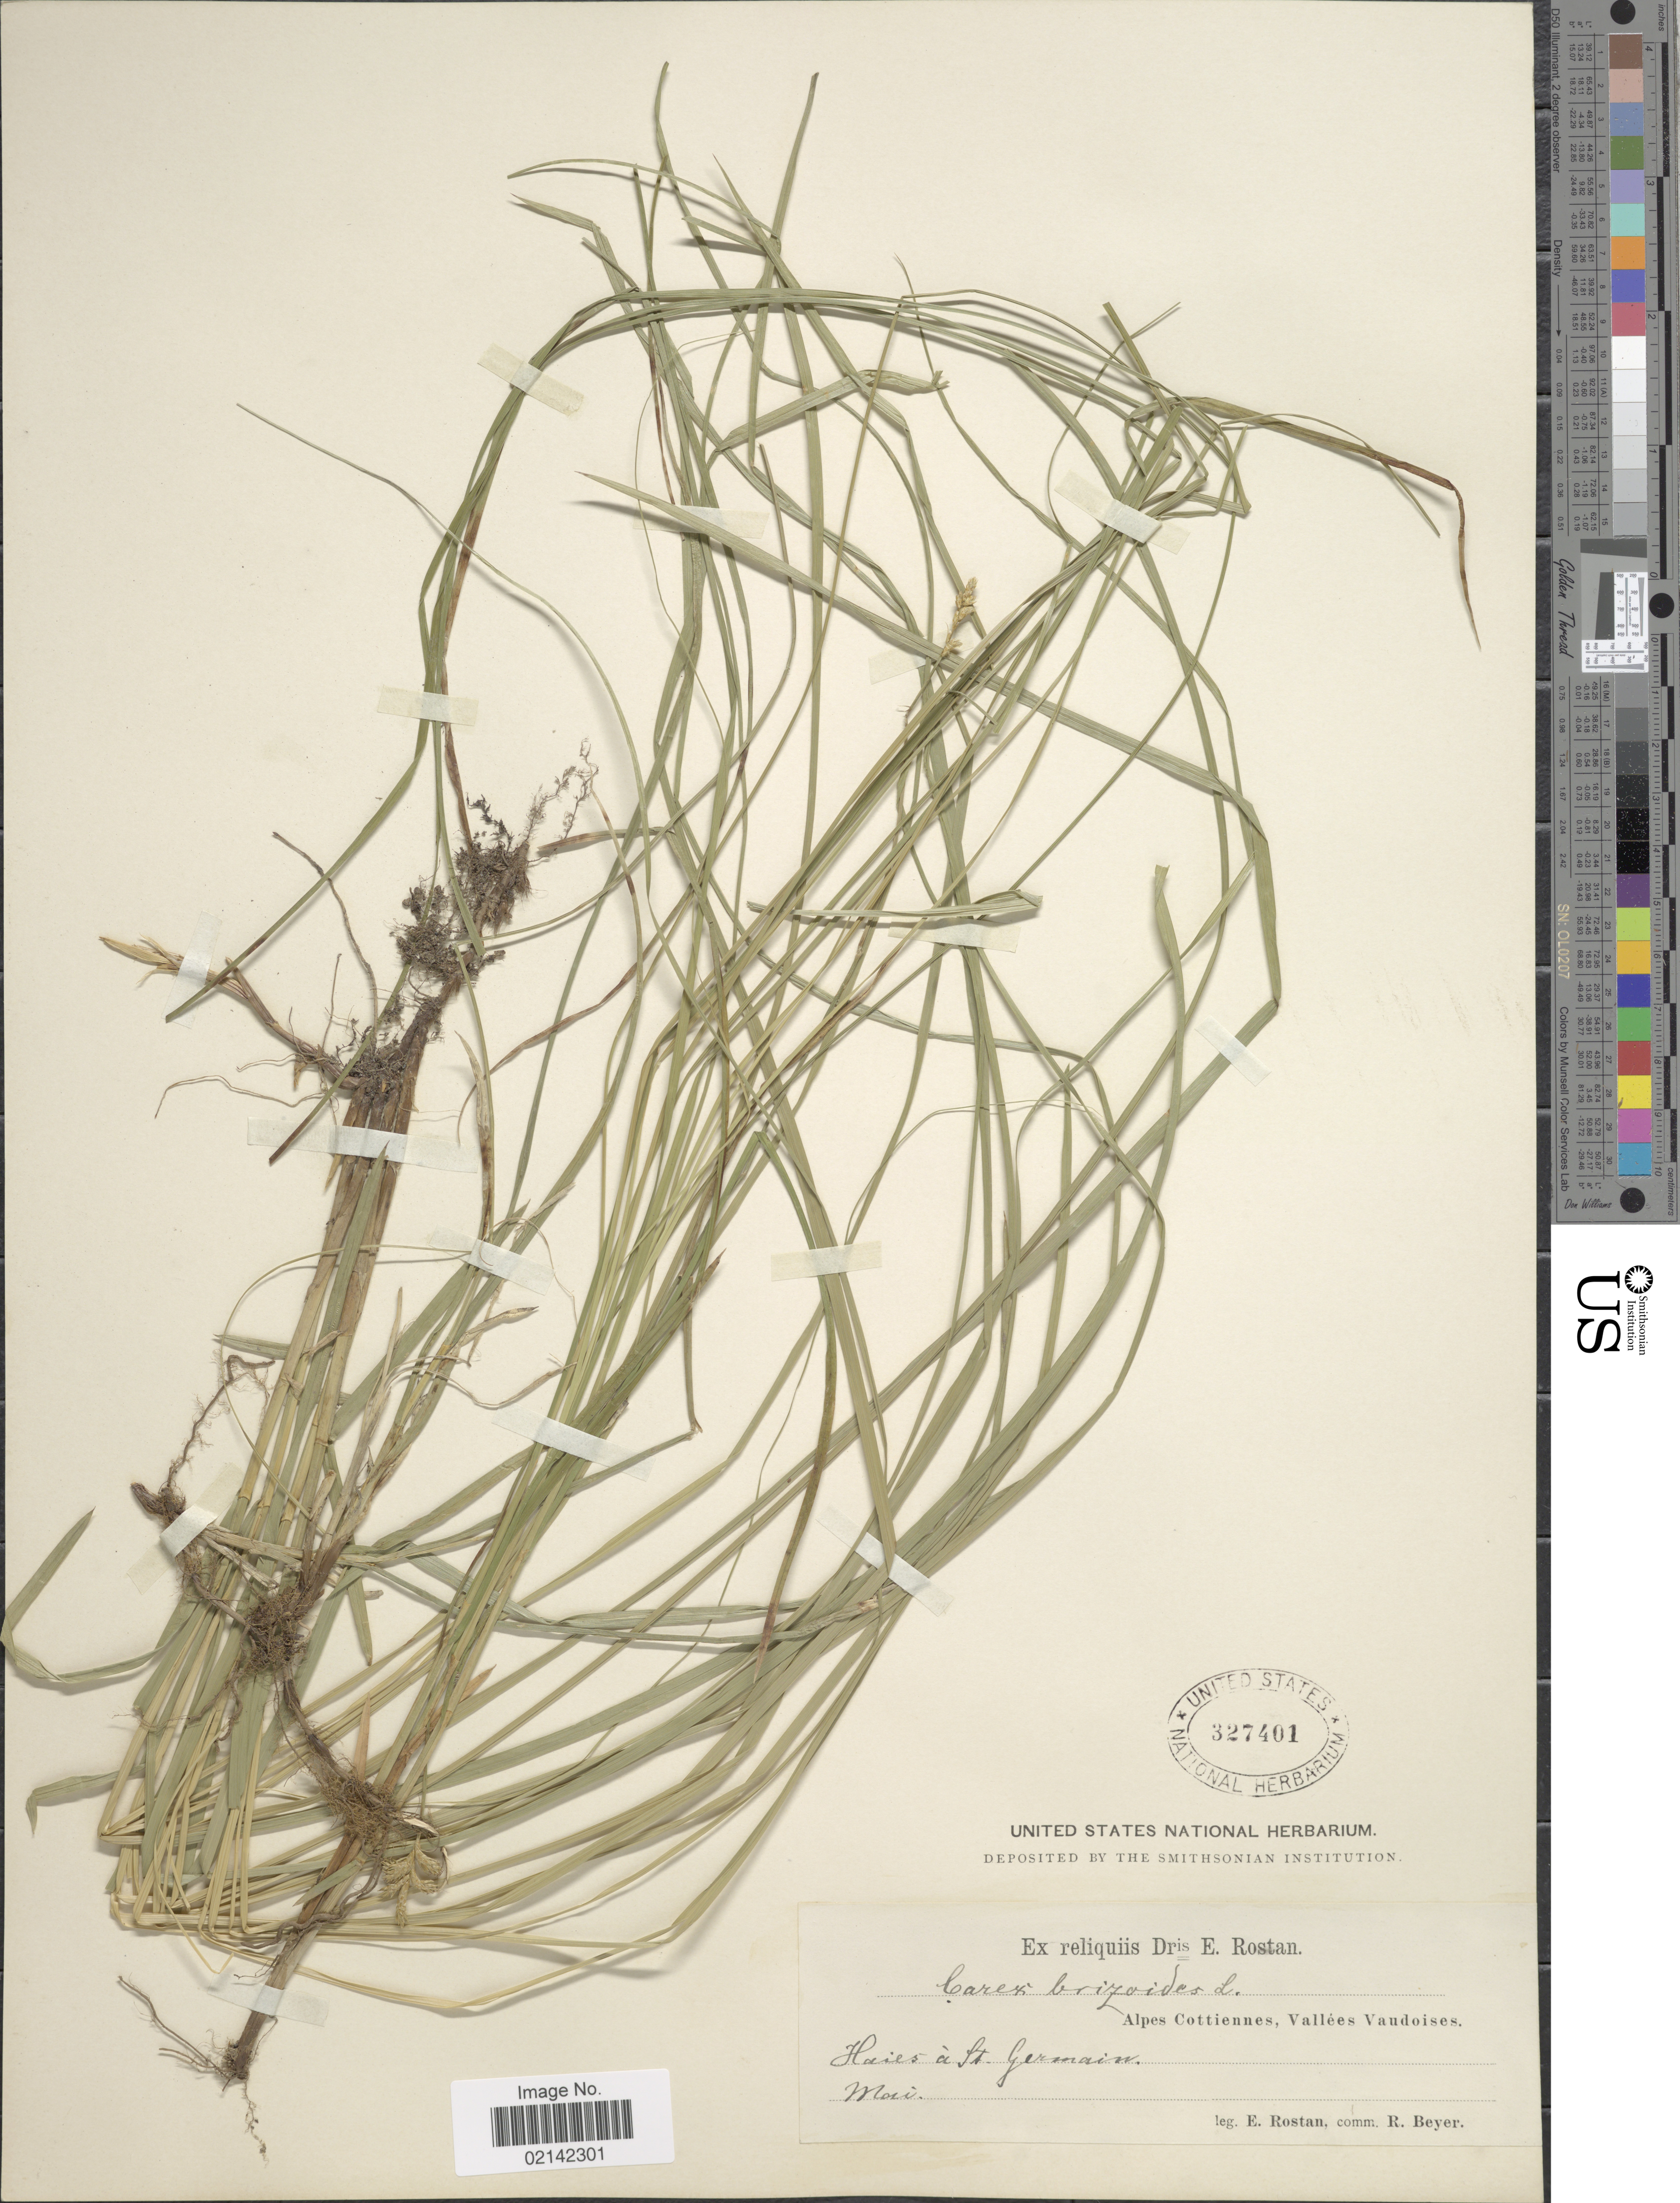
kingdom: Plantae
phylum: Tracheophyta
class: Liliopsida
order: Poales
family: Cyperaceae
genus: Carex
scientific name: Carex brizoides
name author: L.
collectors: E. Rostan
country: Switzerland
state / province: Vaud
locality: Alpes Cottiennes, Vallées Vaudoises. Haies à St. Germain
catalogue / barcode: US 327401